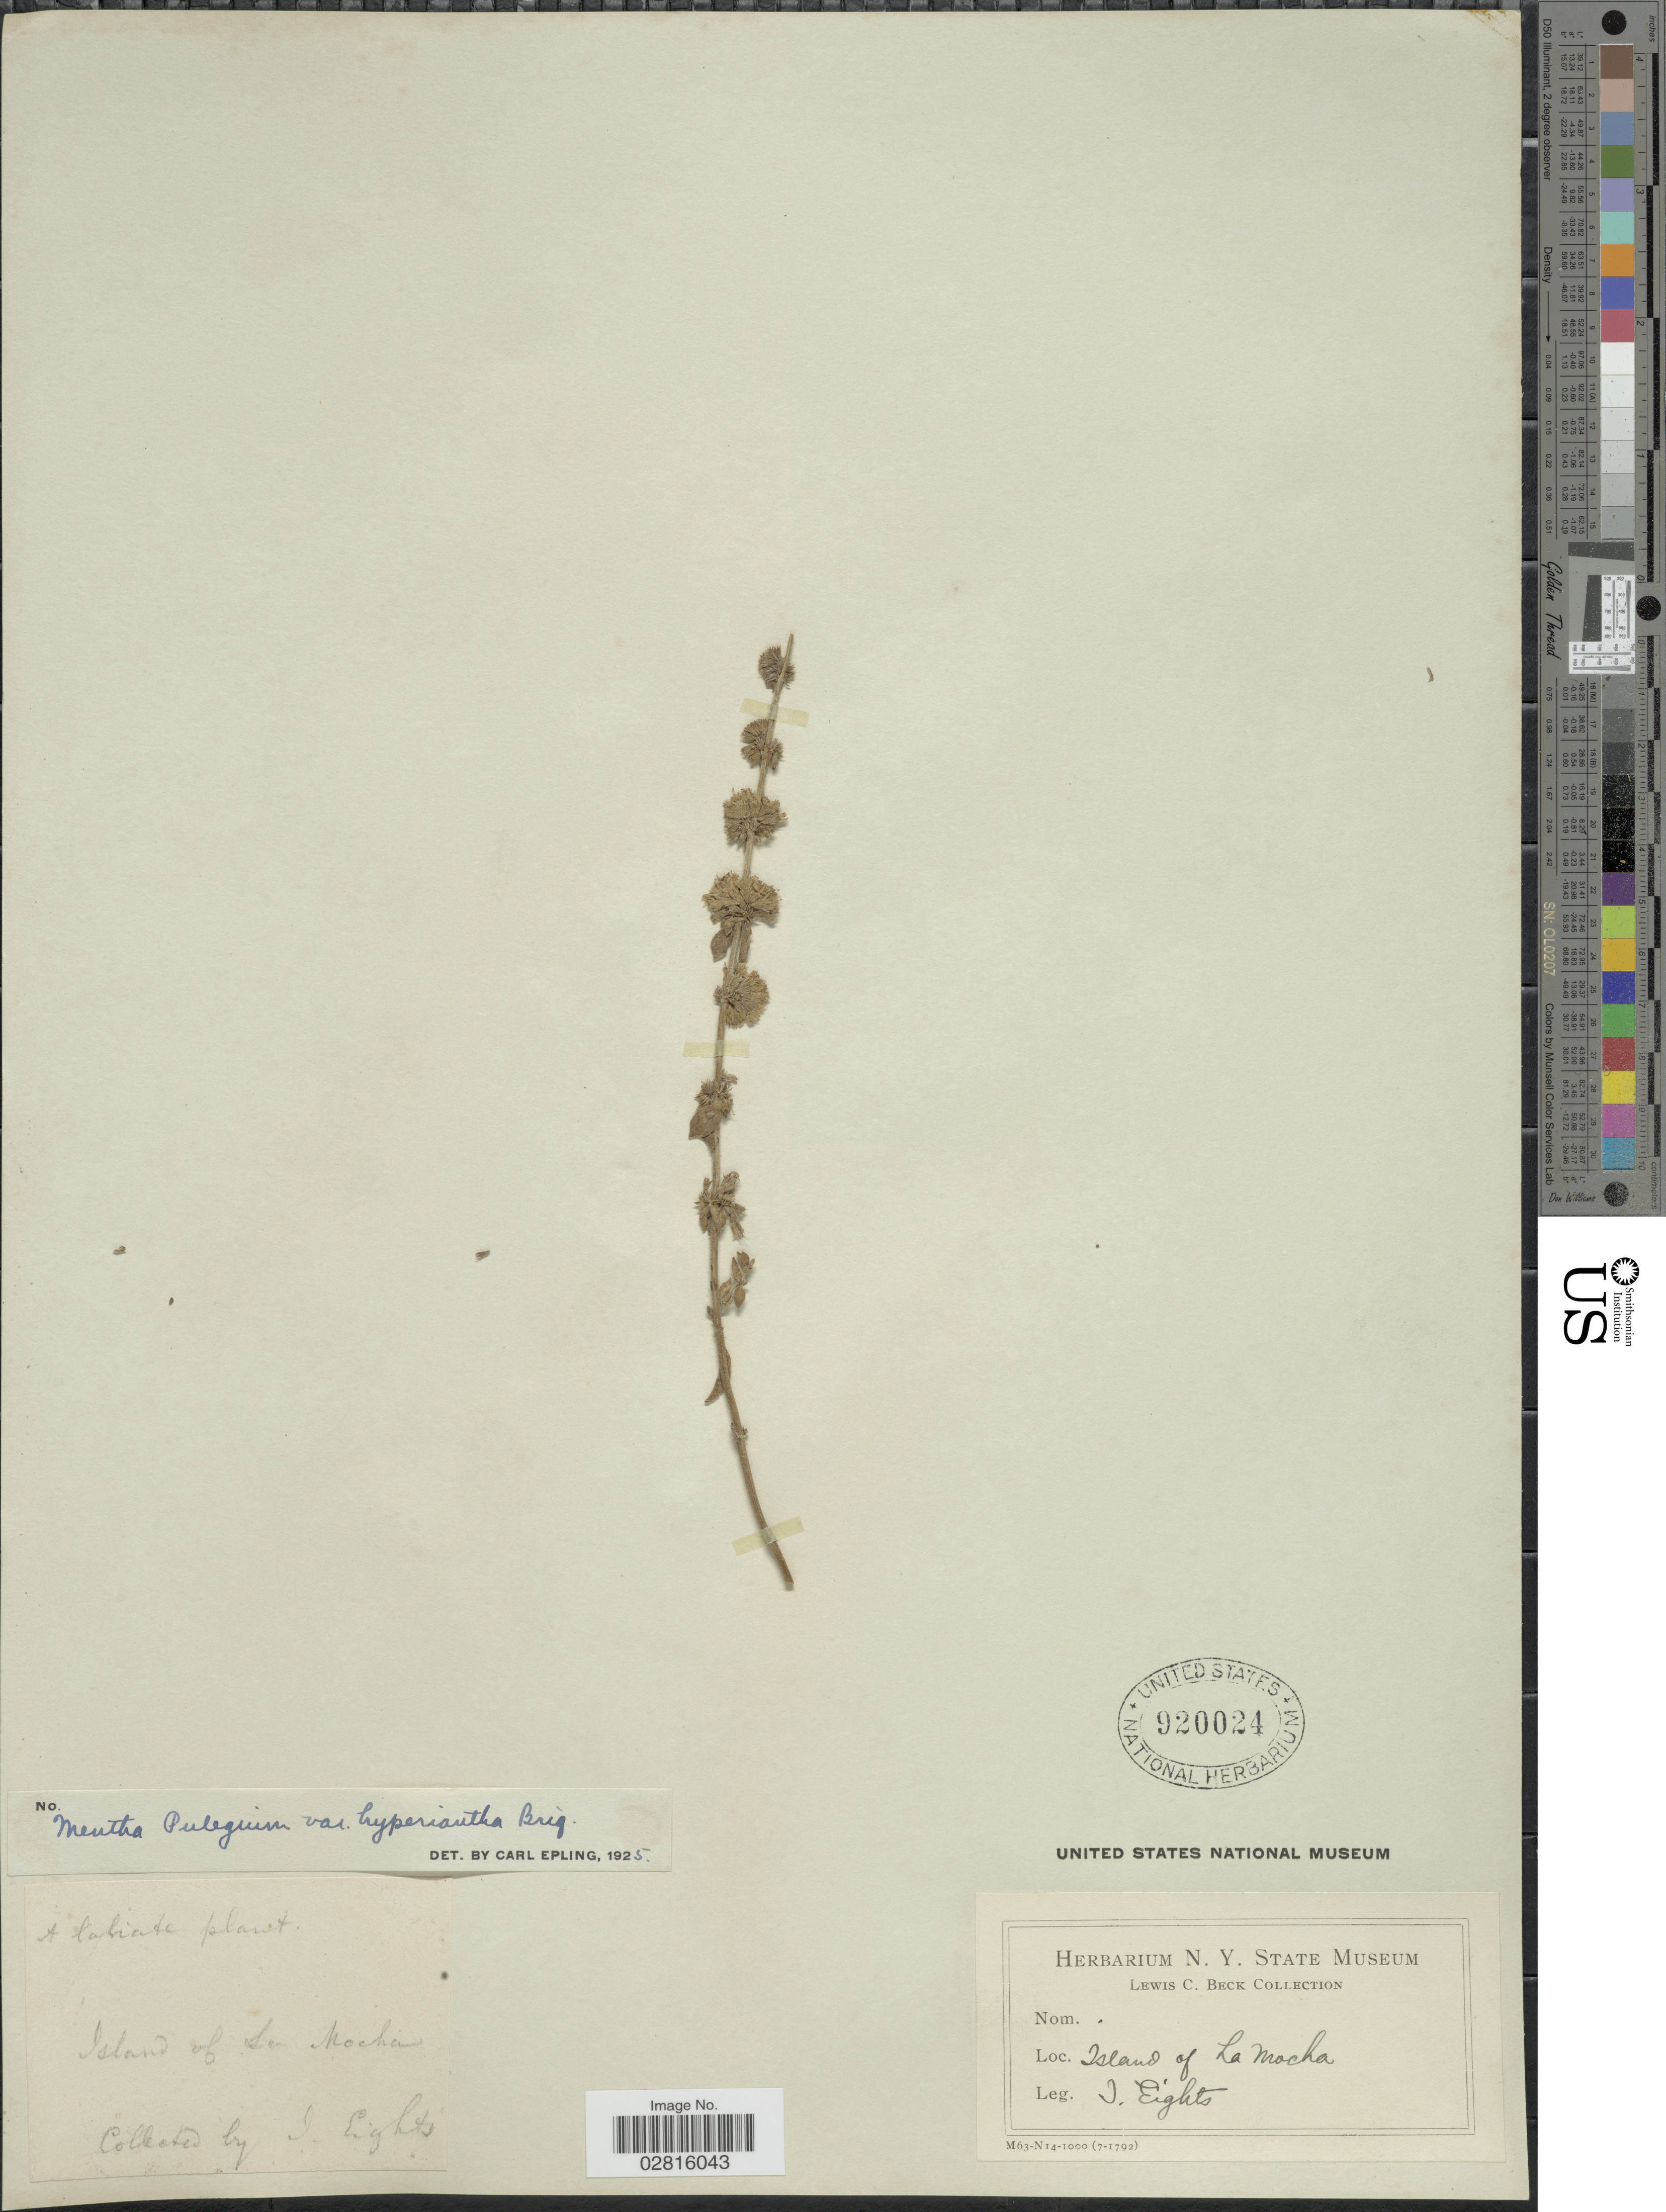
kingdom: Plantae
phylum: Tracheophyta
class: Magnoliopsida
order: Lamiales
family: Lamiaceae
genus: Mentha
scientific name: Mentha pulegium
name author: L.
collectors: J. Eights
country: Chile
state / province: Bio-Bío (VIII)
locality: Island of La Mocha.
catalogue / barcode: US 920024